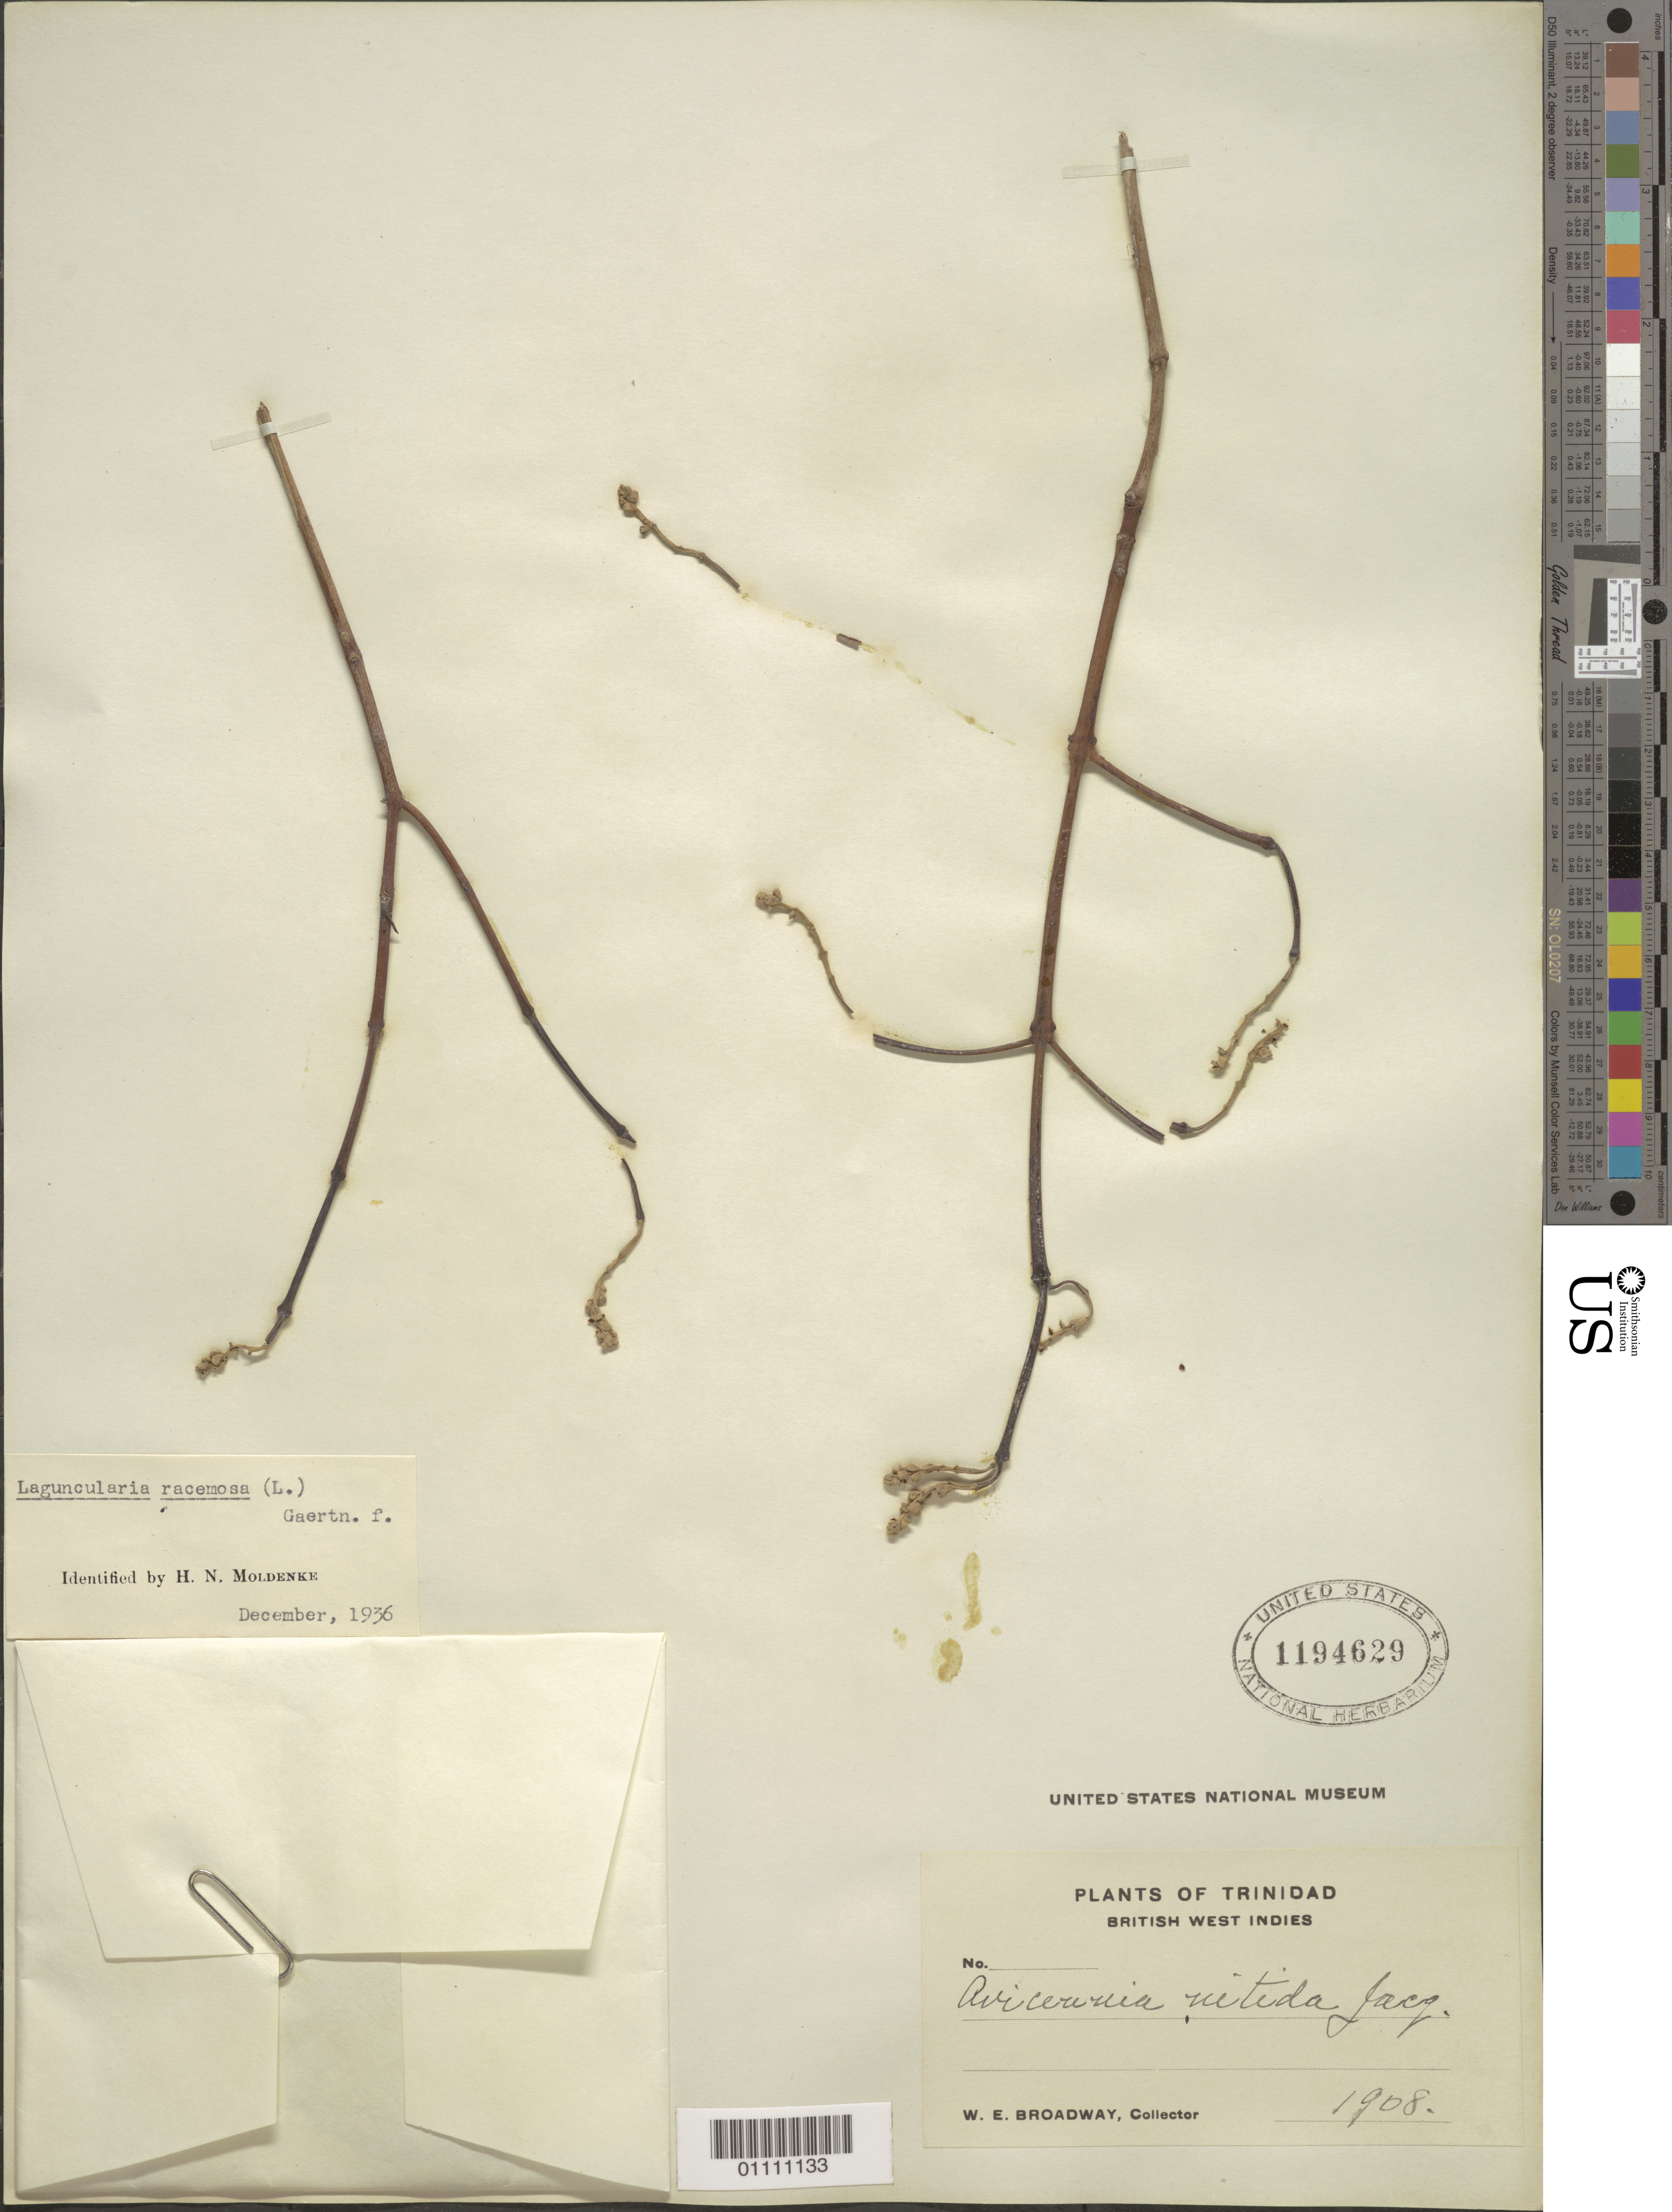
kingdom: Plantae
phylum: Tracheophyta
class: Magnoliopsida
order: Myrtales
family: Combretaceae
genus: Laguncularia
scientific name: Laguncularia racemosa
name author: (L.) C.F. Gaertn.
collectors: W. E. Broadway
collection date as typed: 1908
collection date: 1908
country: Trinidad and Tobago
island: Trinidad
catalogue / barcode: US 1194629